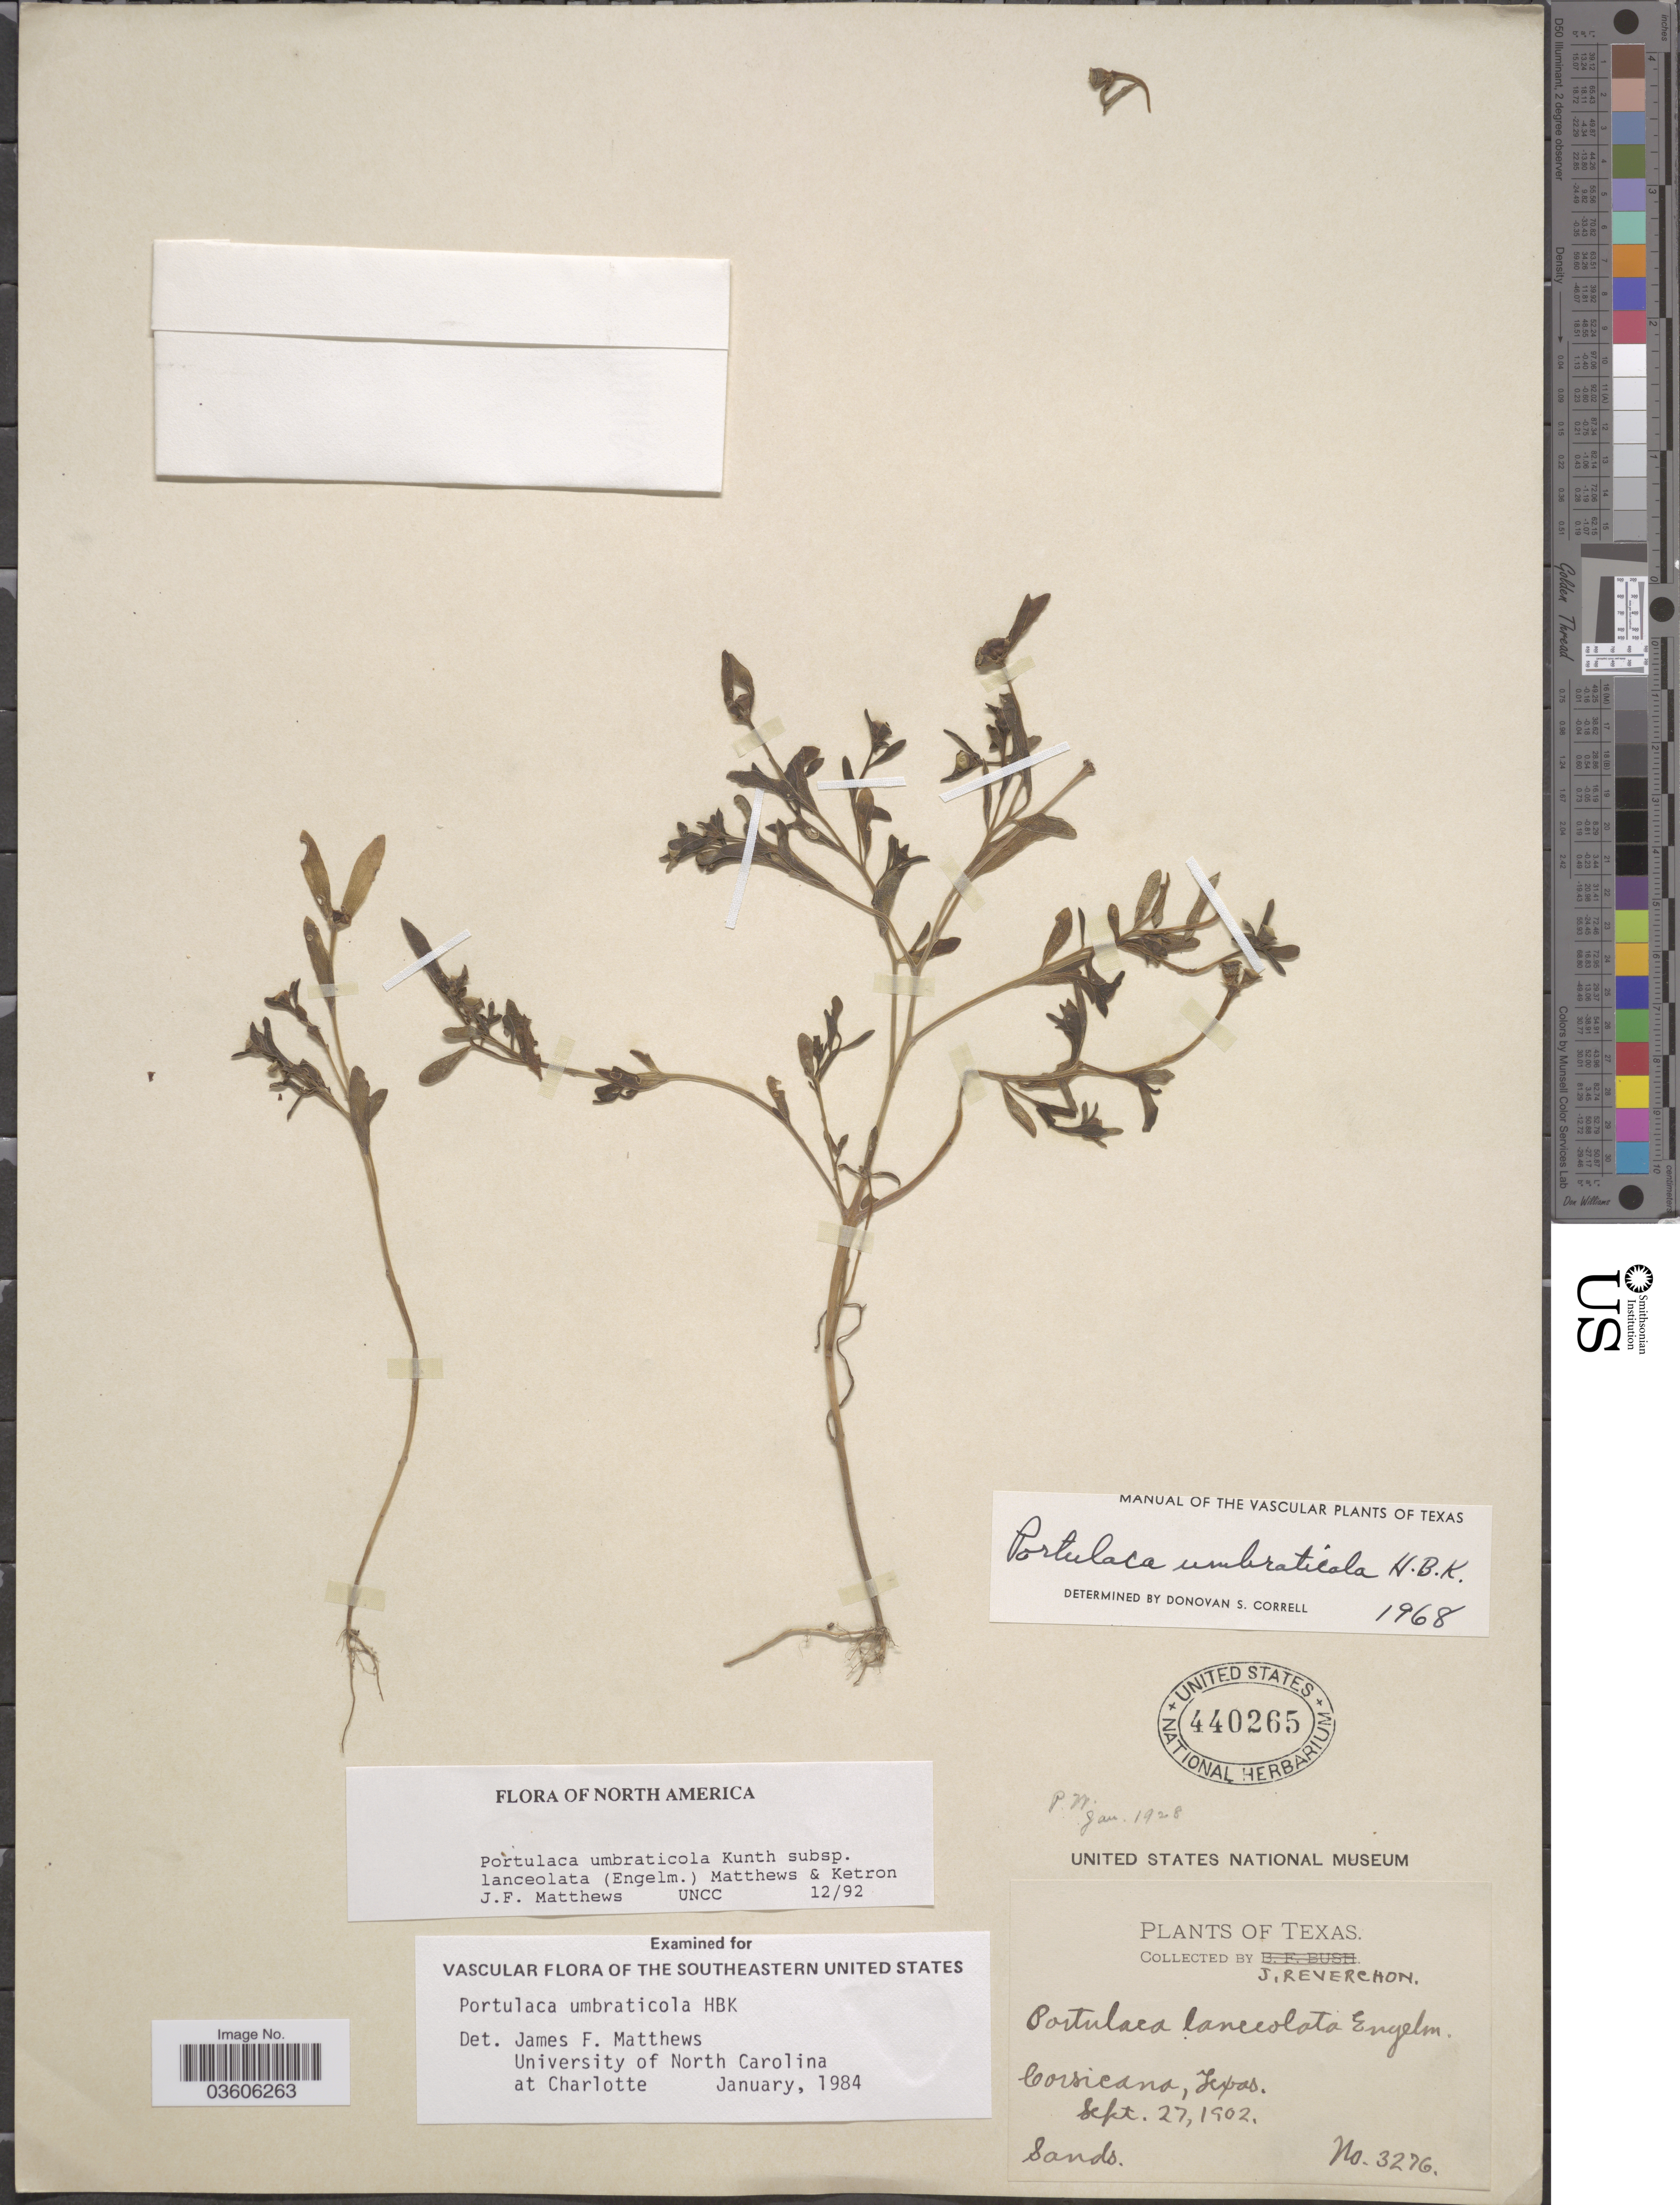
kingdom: Plantae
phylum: Tracheophyta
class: Magnoliopsida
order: Caryophyllales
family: Portulacaceae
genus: Portulaca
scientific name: Portulaca umbraticola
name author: Kunth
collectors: J. Reverchon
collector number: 3276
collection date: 1902-09-27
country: United States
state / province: Texas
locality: Corsicana.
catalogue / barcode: US 440265